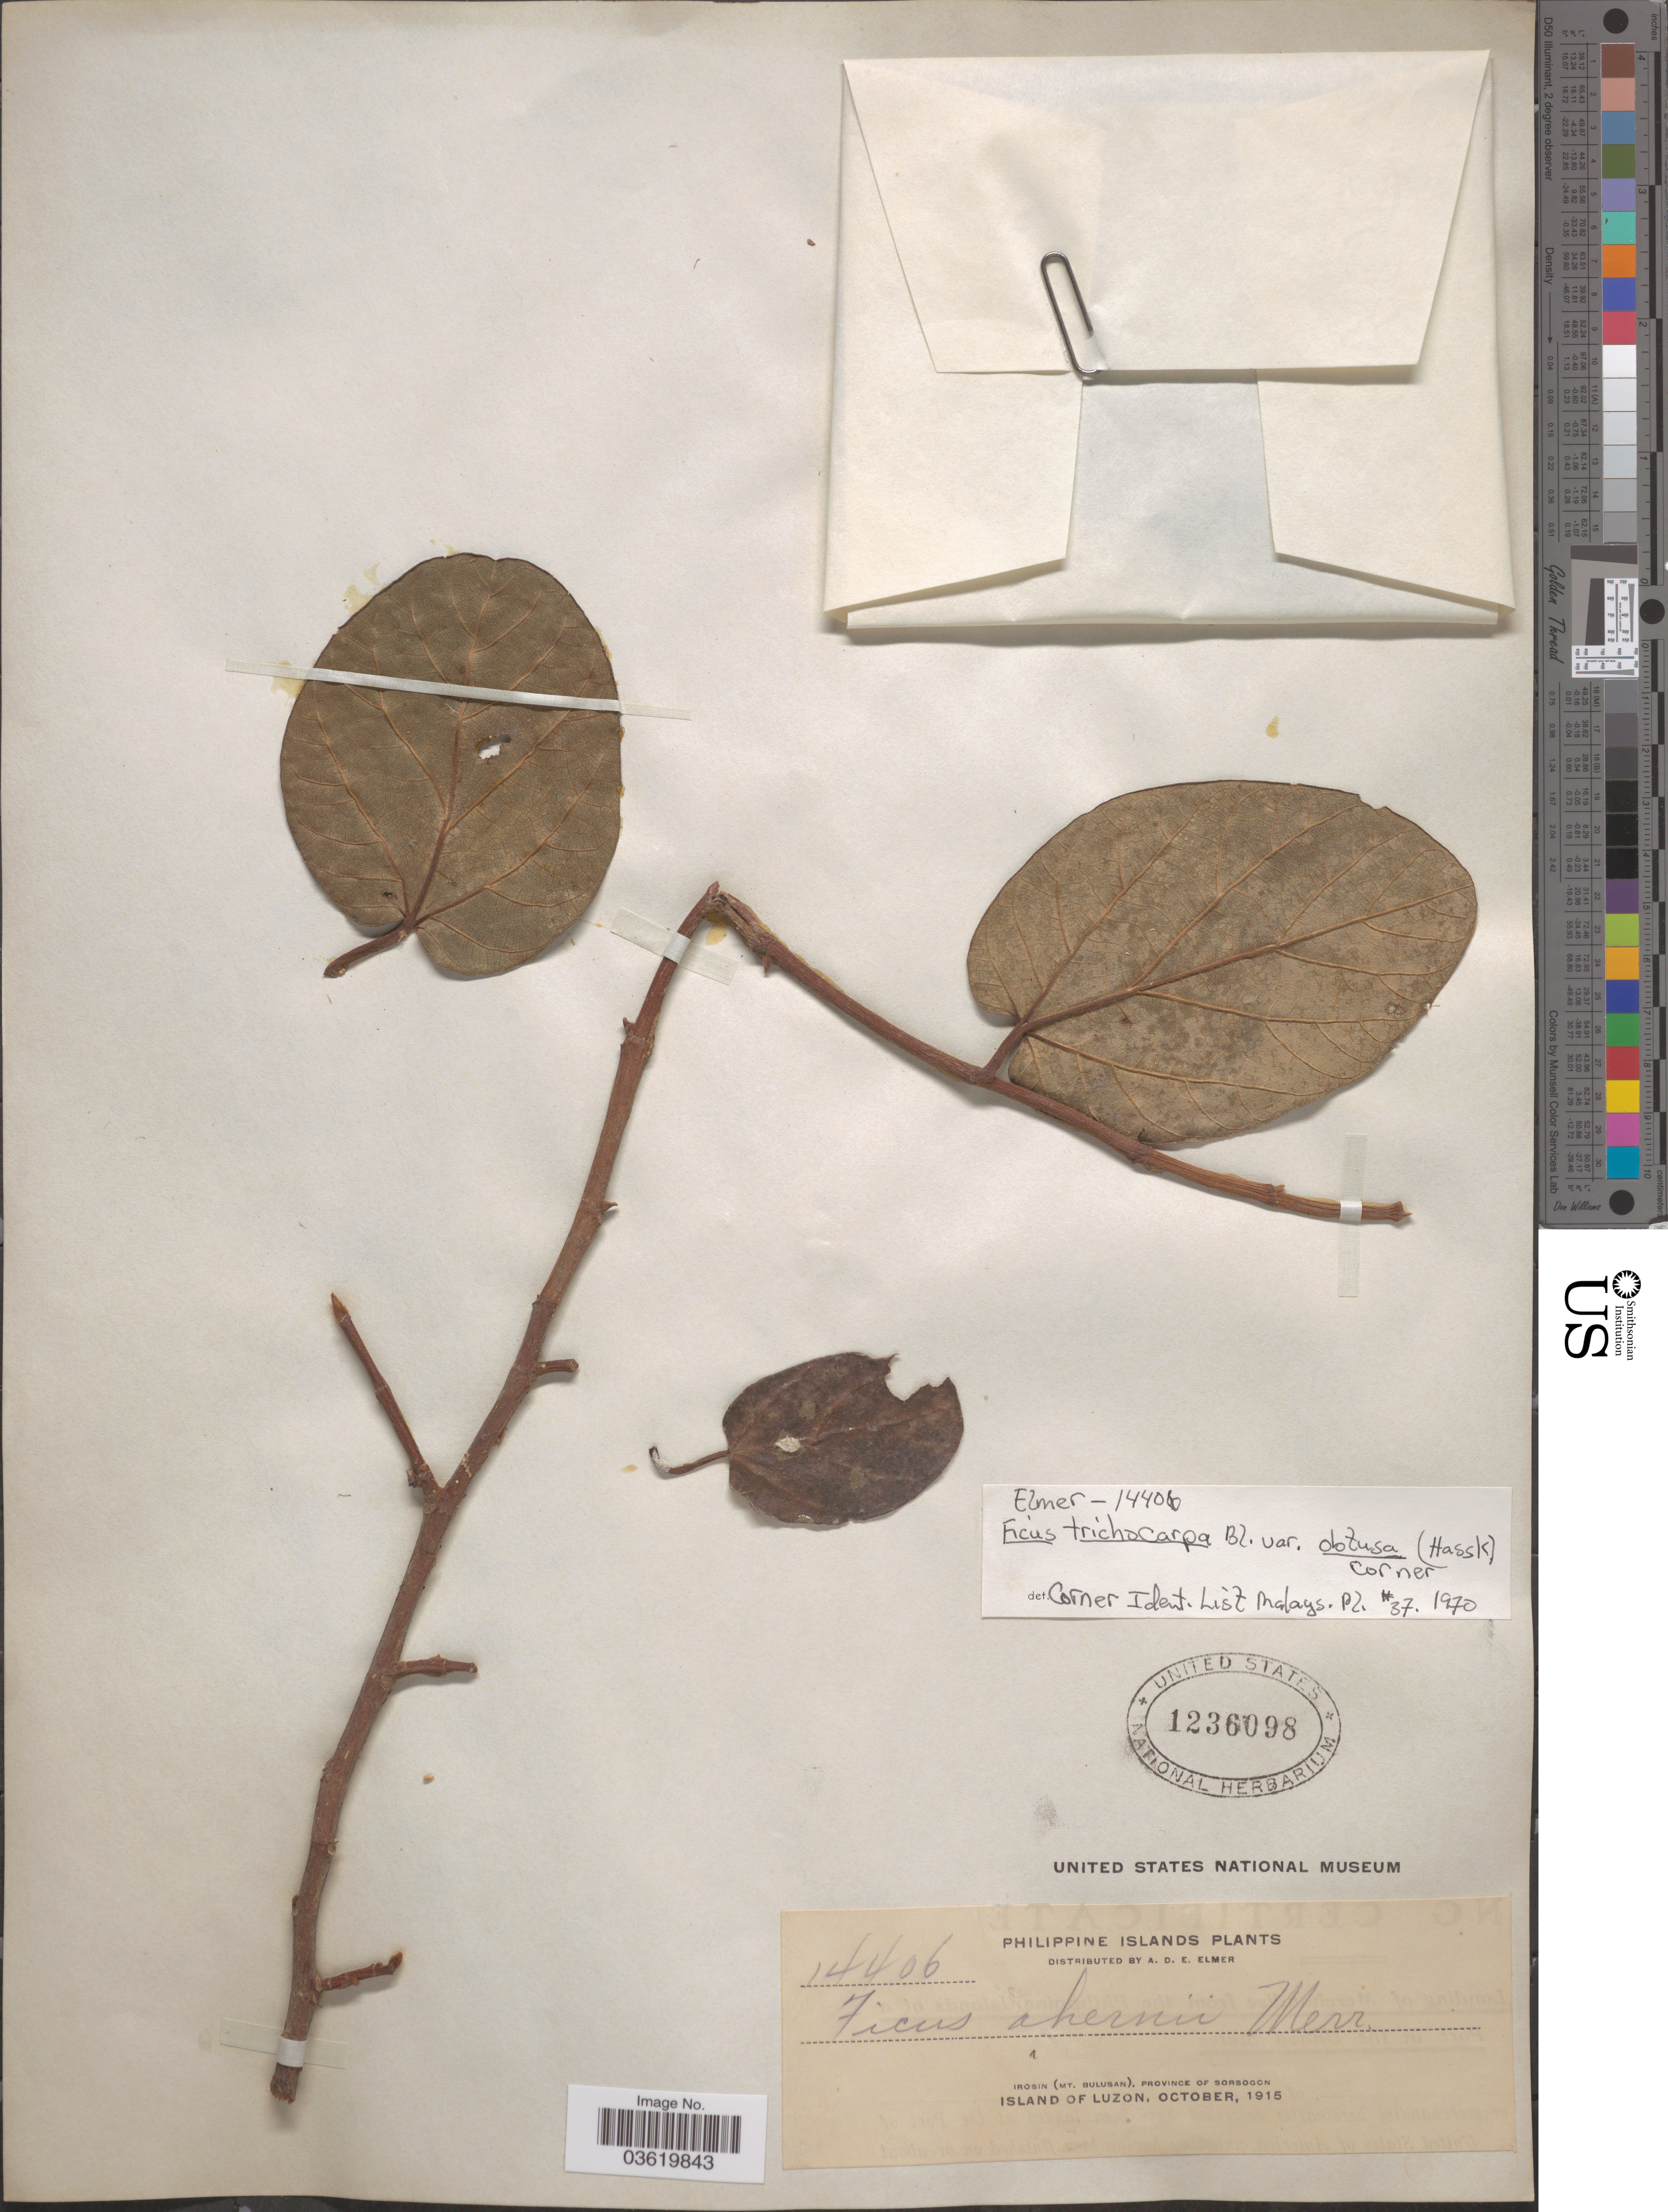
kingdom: Plantae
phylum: Tracheophyta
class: Magnoliopsida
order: Rosales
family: Moraceae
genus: Ficus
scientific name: Ficus trichocarpa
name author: Blume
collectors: A. D. E. Elmer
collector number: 14406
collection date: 1915-10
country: Philippines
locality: Philippine Islands. Irosin (Mt. Bulusan). Province of Sorsogon. Island of Luzon.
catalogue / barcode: US 1236098